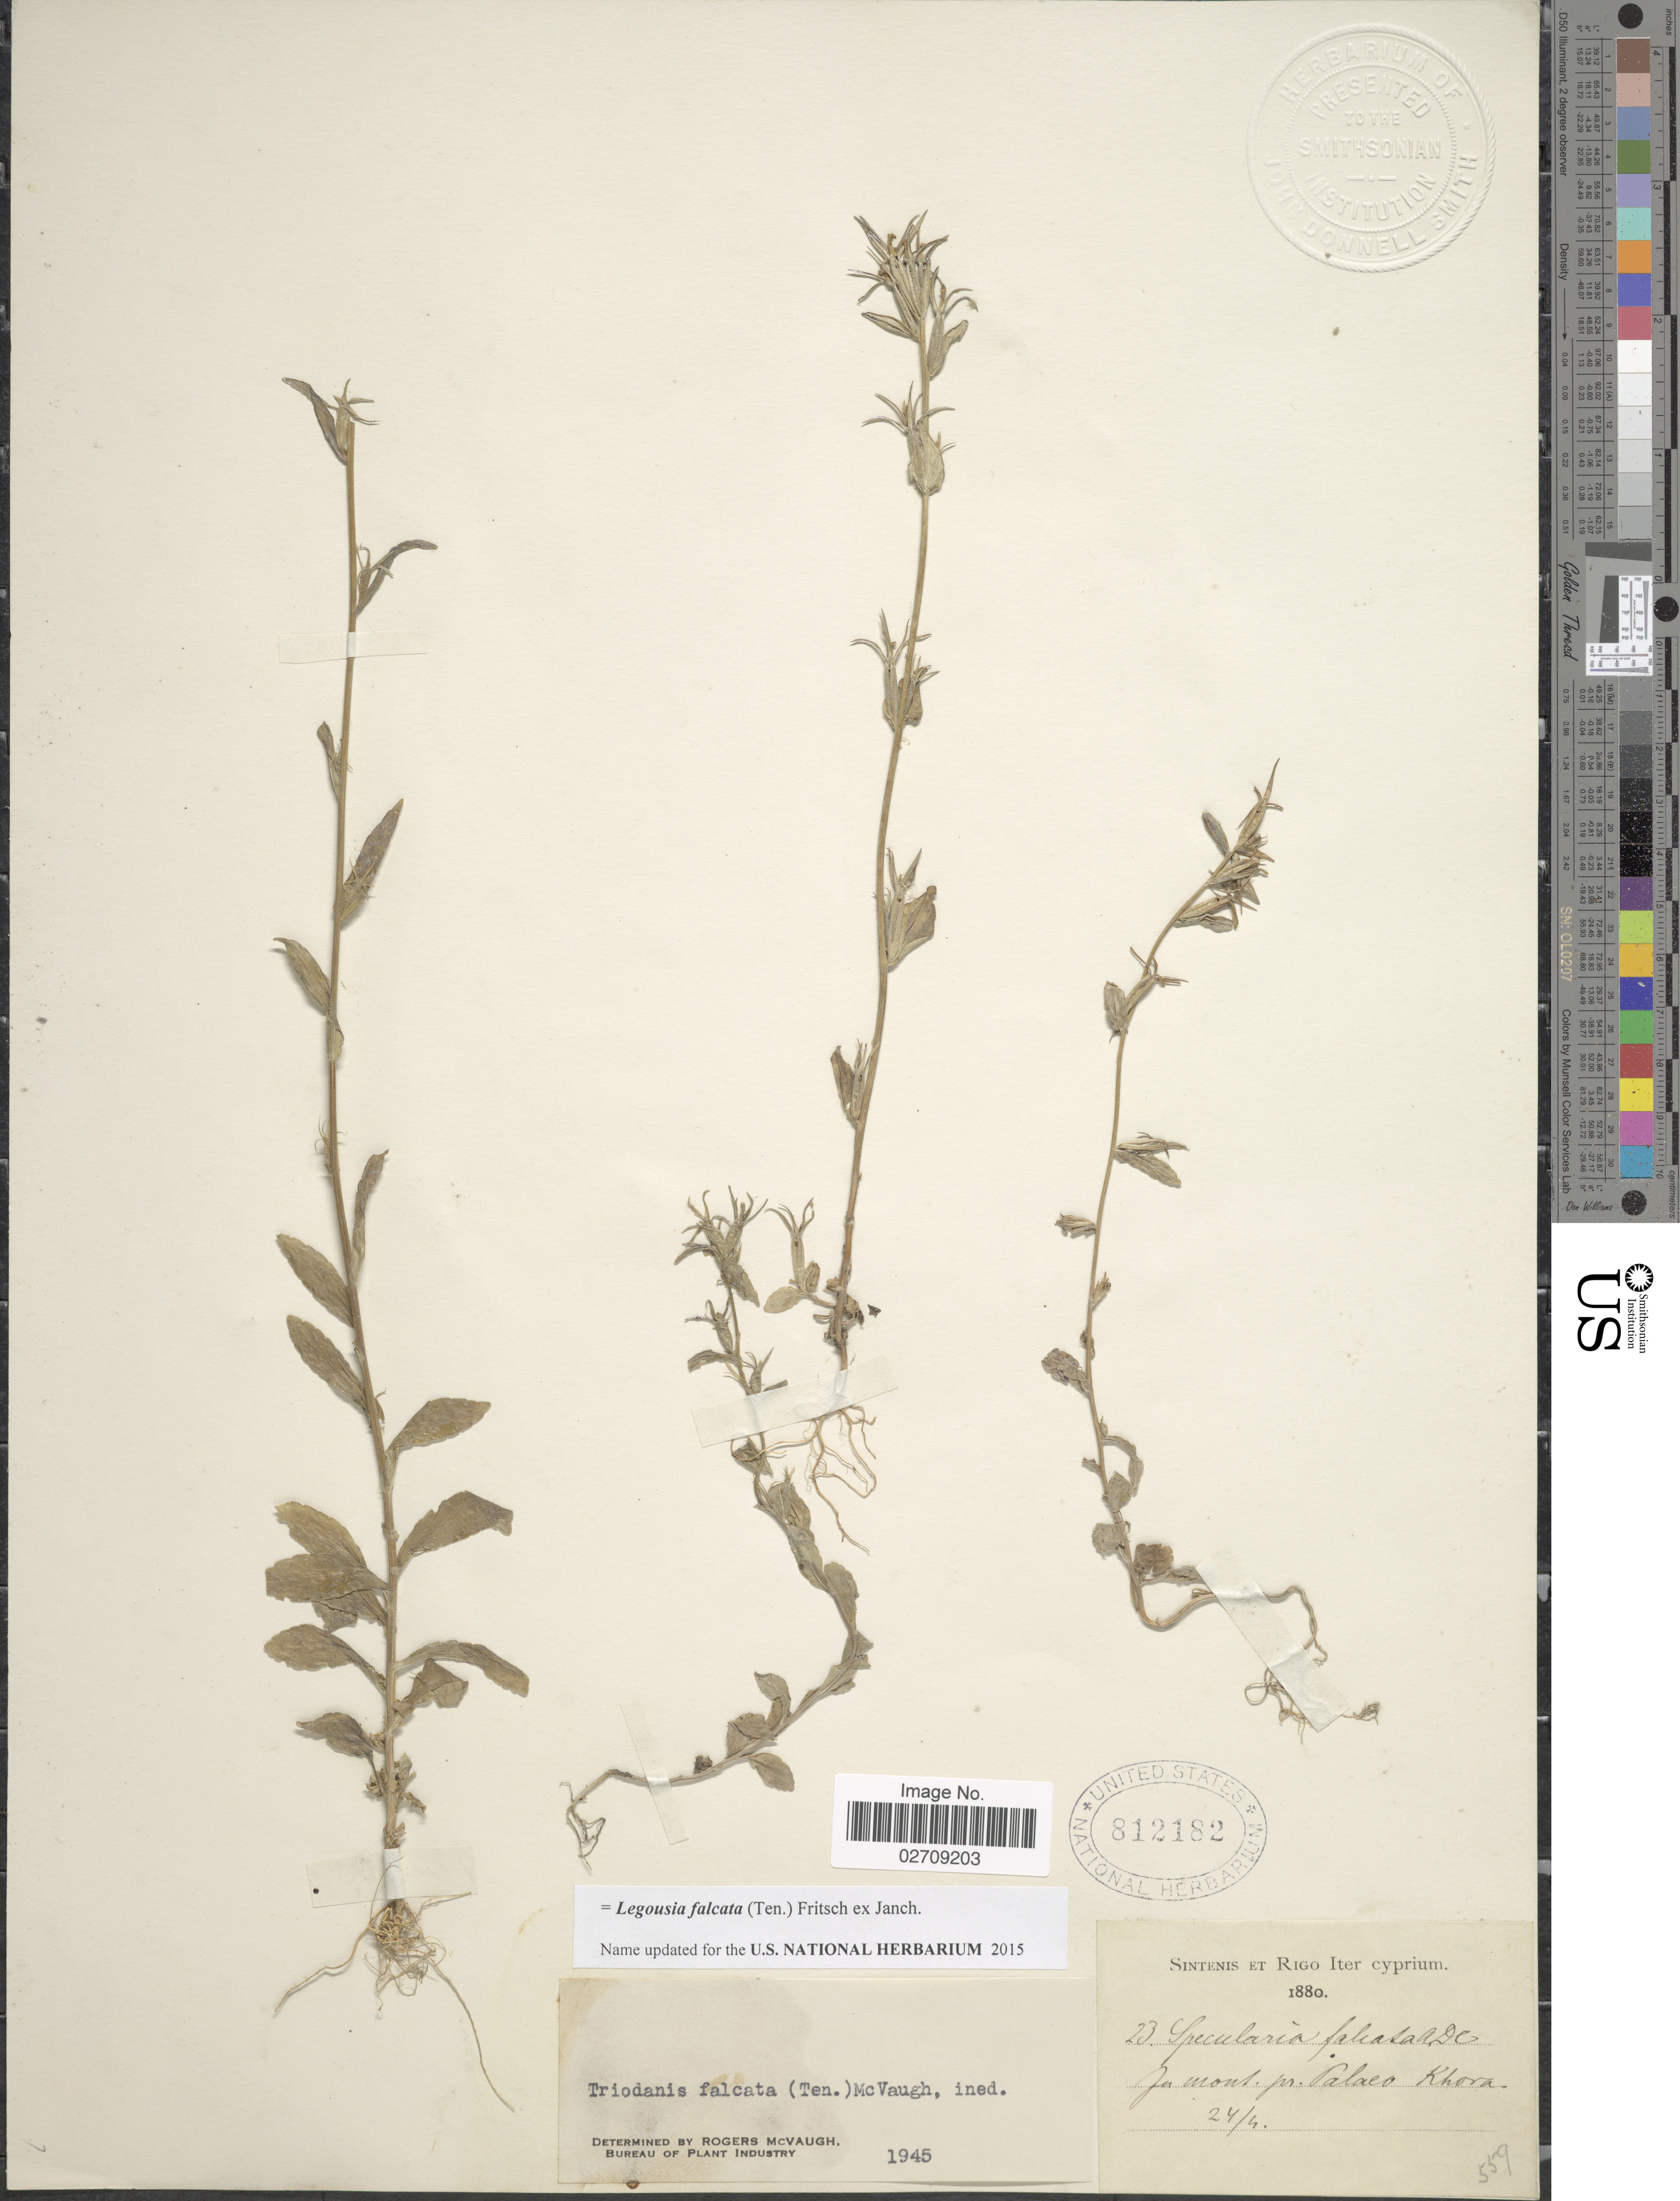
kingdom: Plantae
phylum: Tracheophyta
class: Magnoliopsida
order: Asterales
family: Campanulaceae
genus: Legousia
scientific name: Legousia falcata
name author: (Ten.) Fritsch ex Janch.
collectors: -. Sintenis & -- Rigo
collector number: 23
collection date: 1880-04-24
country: Greece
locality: Iter cyprium. In mont. pr. Palaeo Khora.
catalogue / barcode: US 812182